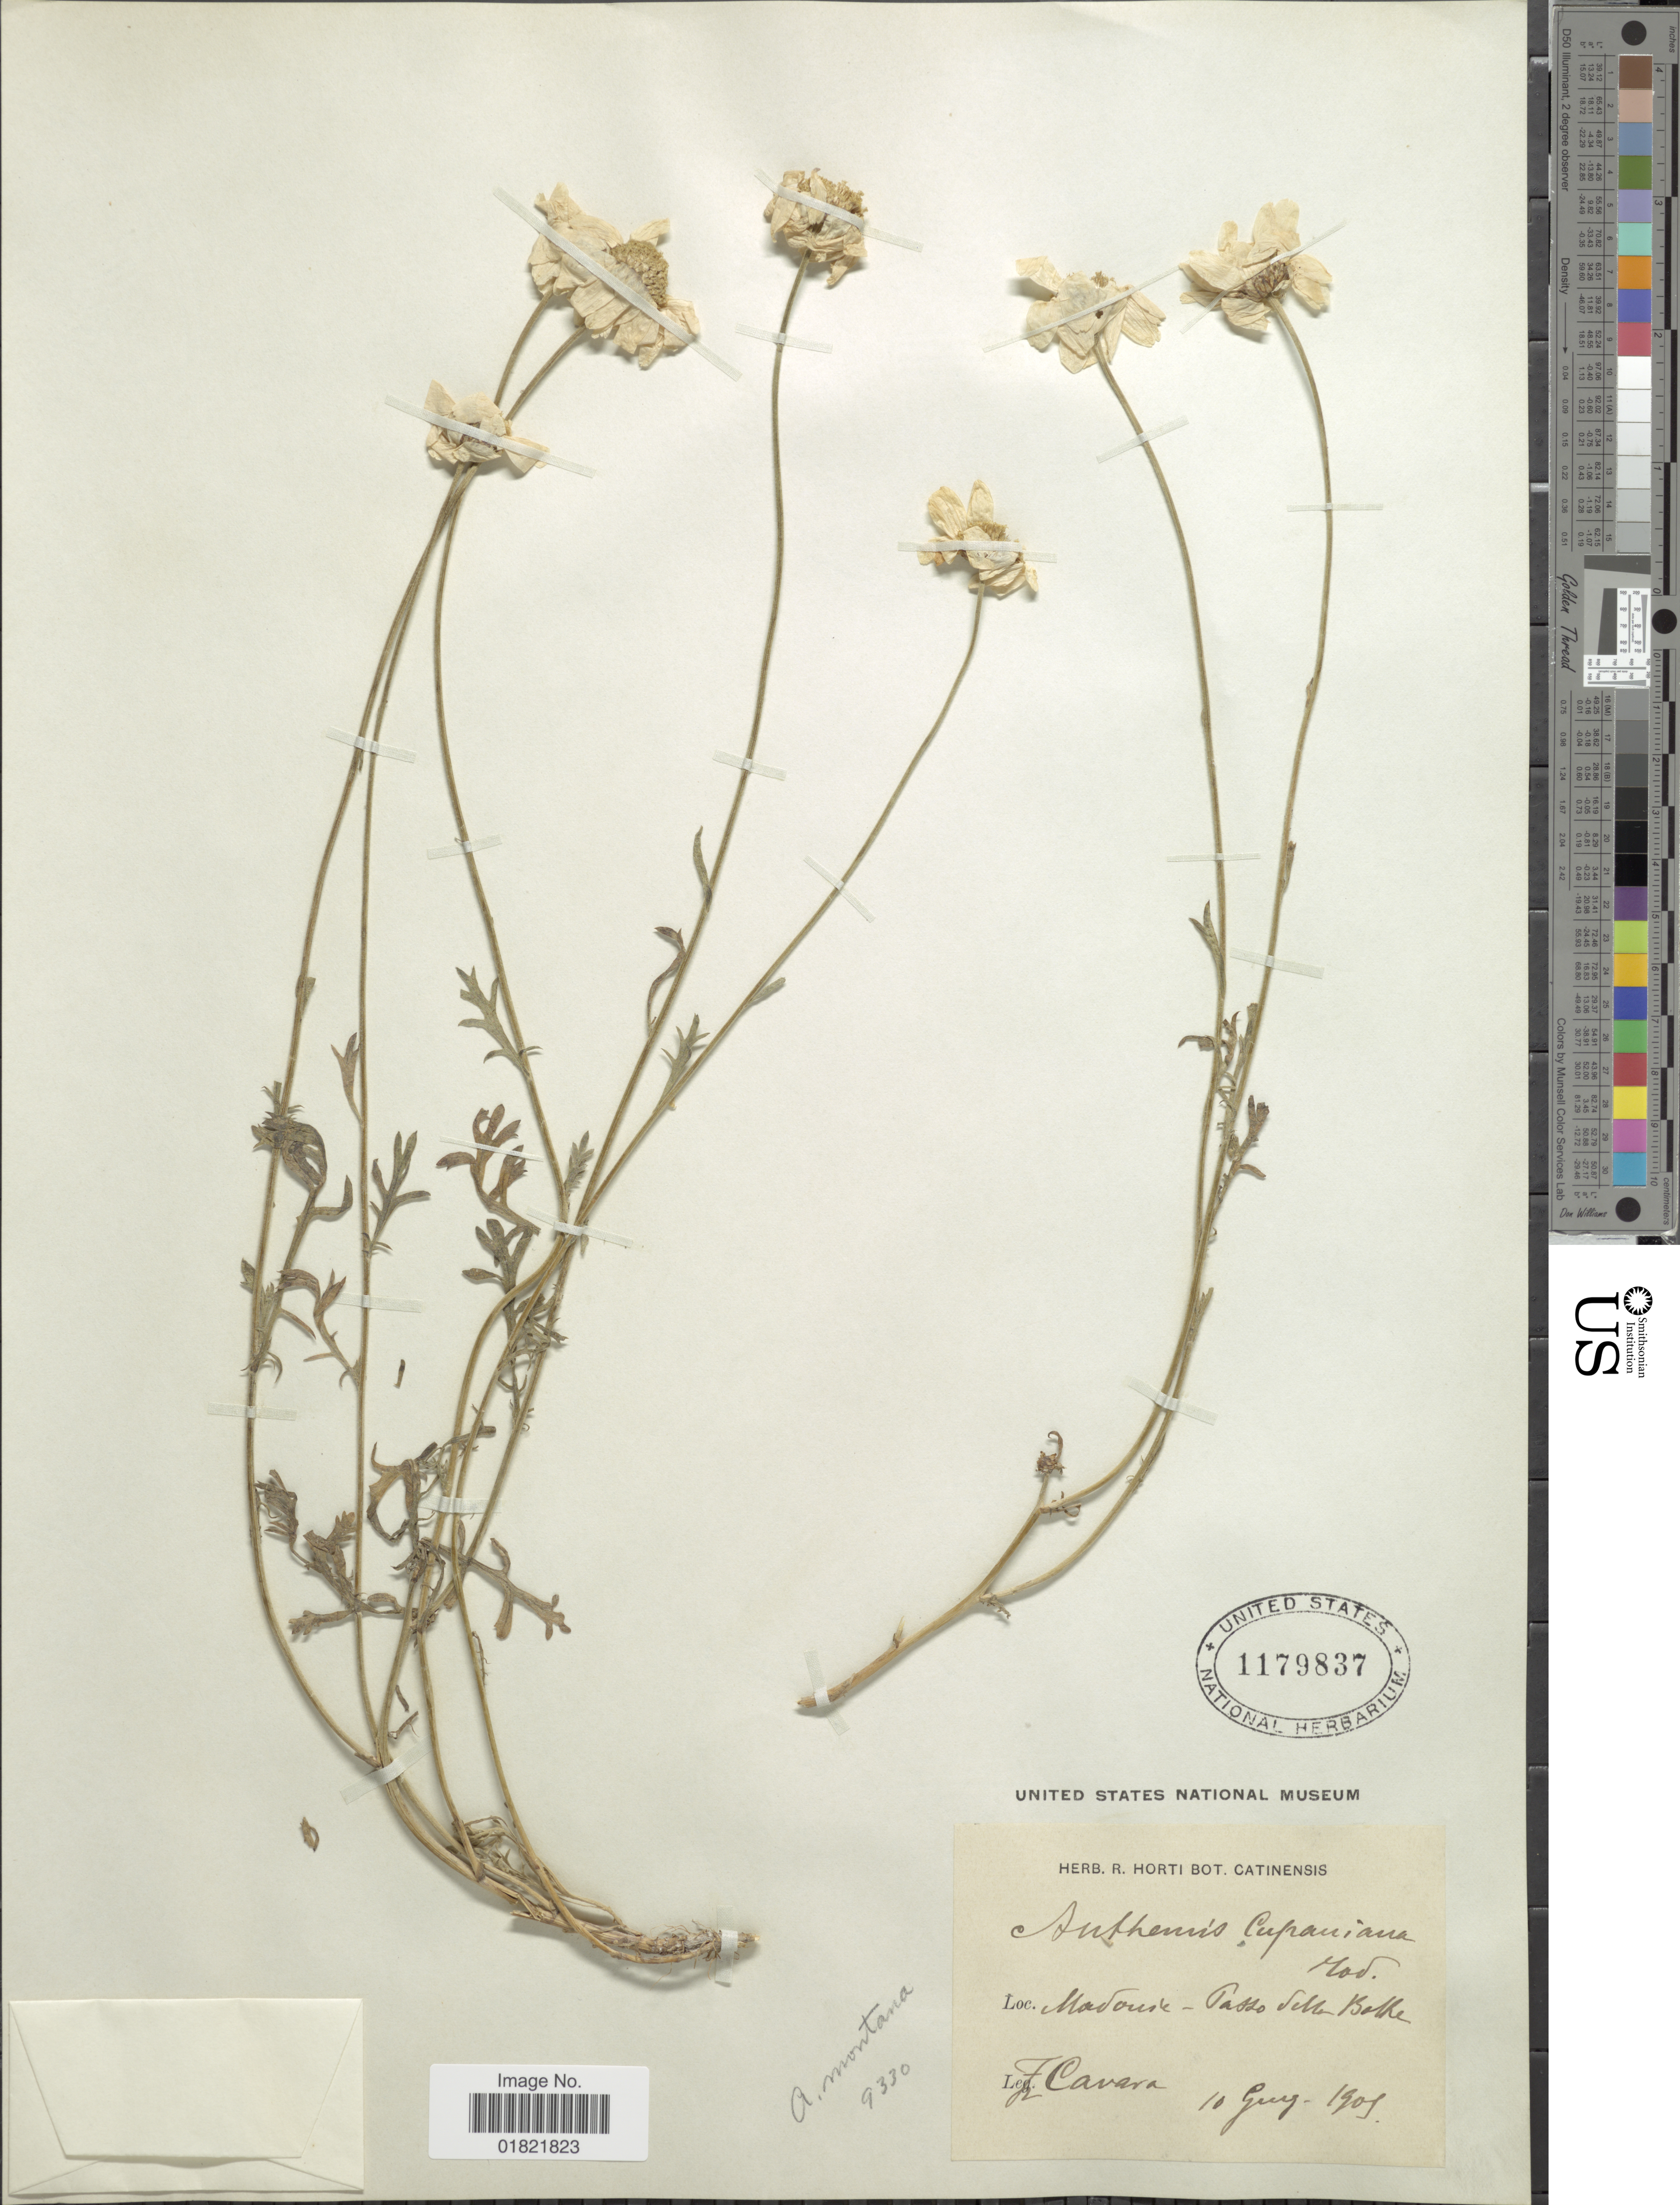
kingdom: Plantae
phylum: Tracheophyta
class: Magnoliopsida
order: Asterales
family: Asteraceae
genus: Anthemis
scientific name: Anthemis cupaniana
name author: Tod.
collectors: F. Cavara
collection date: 1908-07-10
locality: Madoure - Passo sette Bolhe [interpreted]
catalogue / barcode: US 1179837